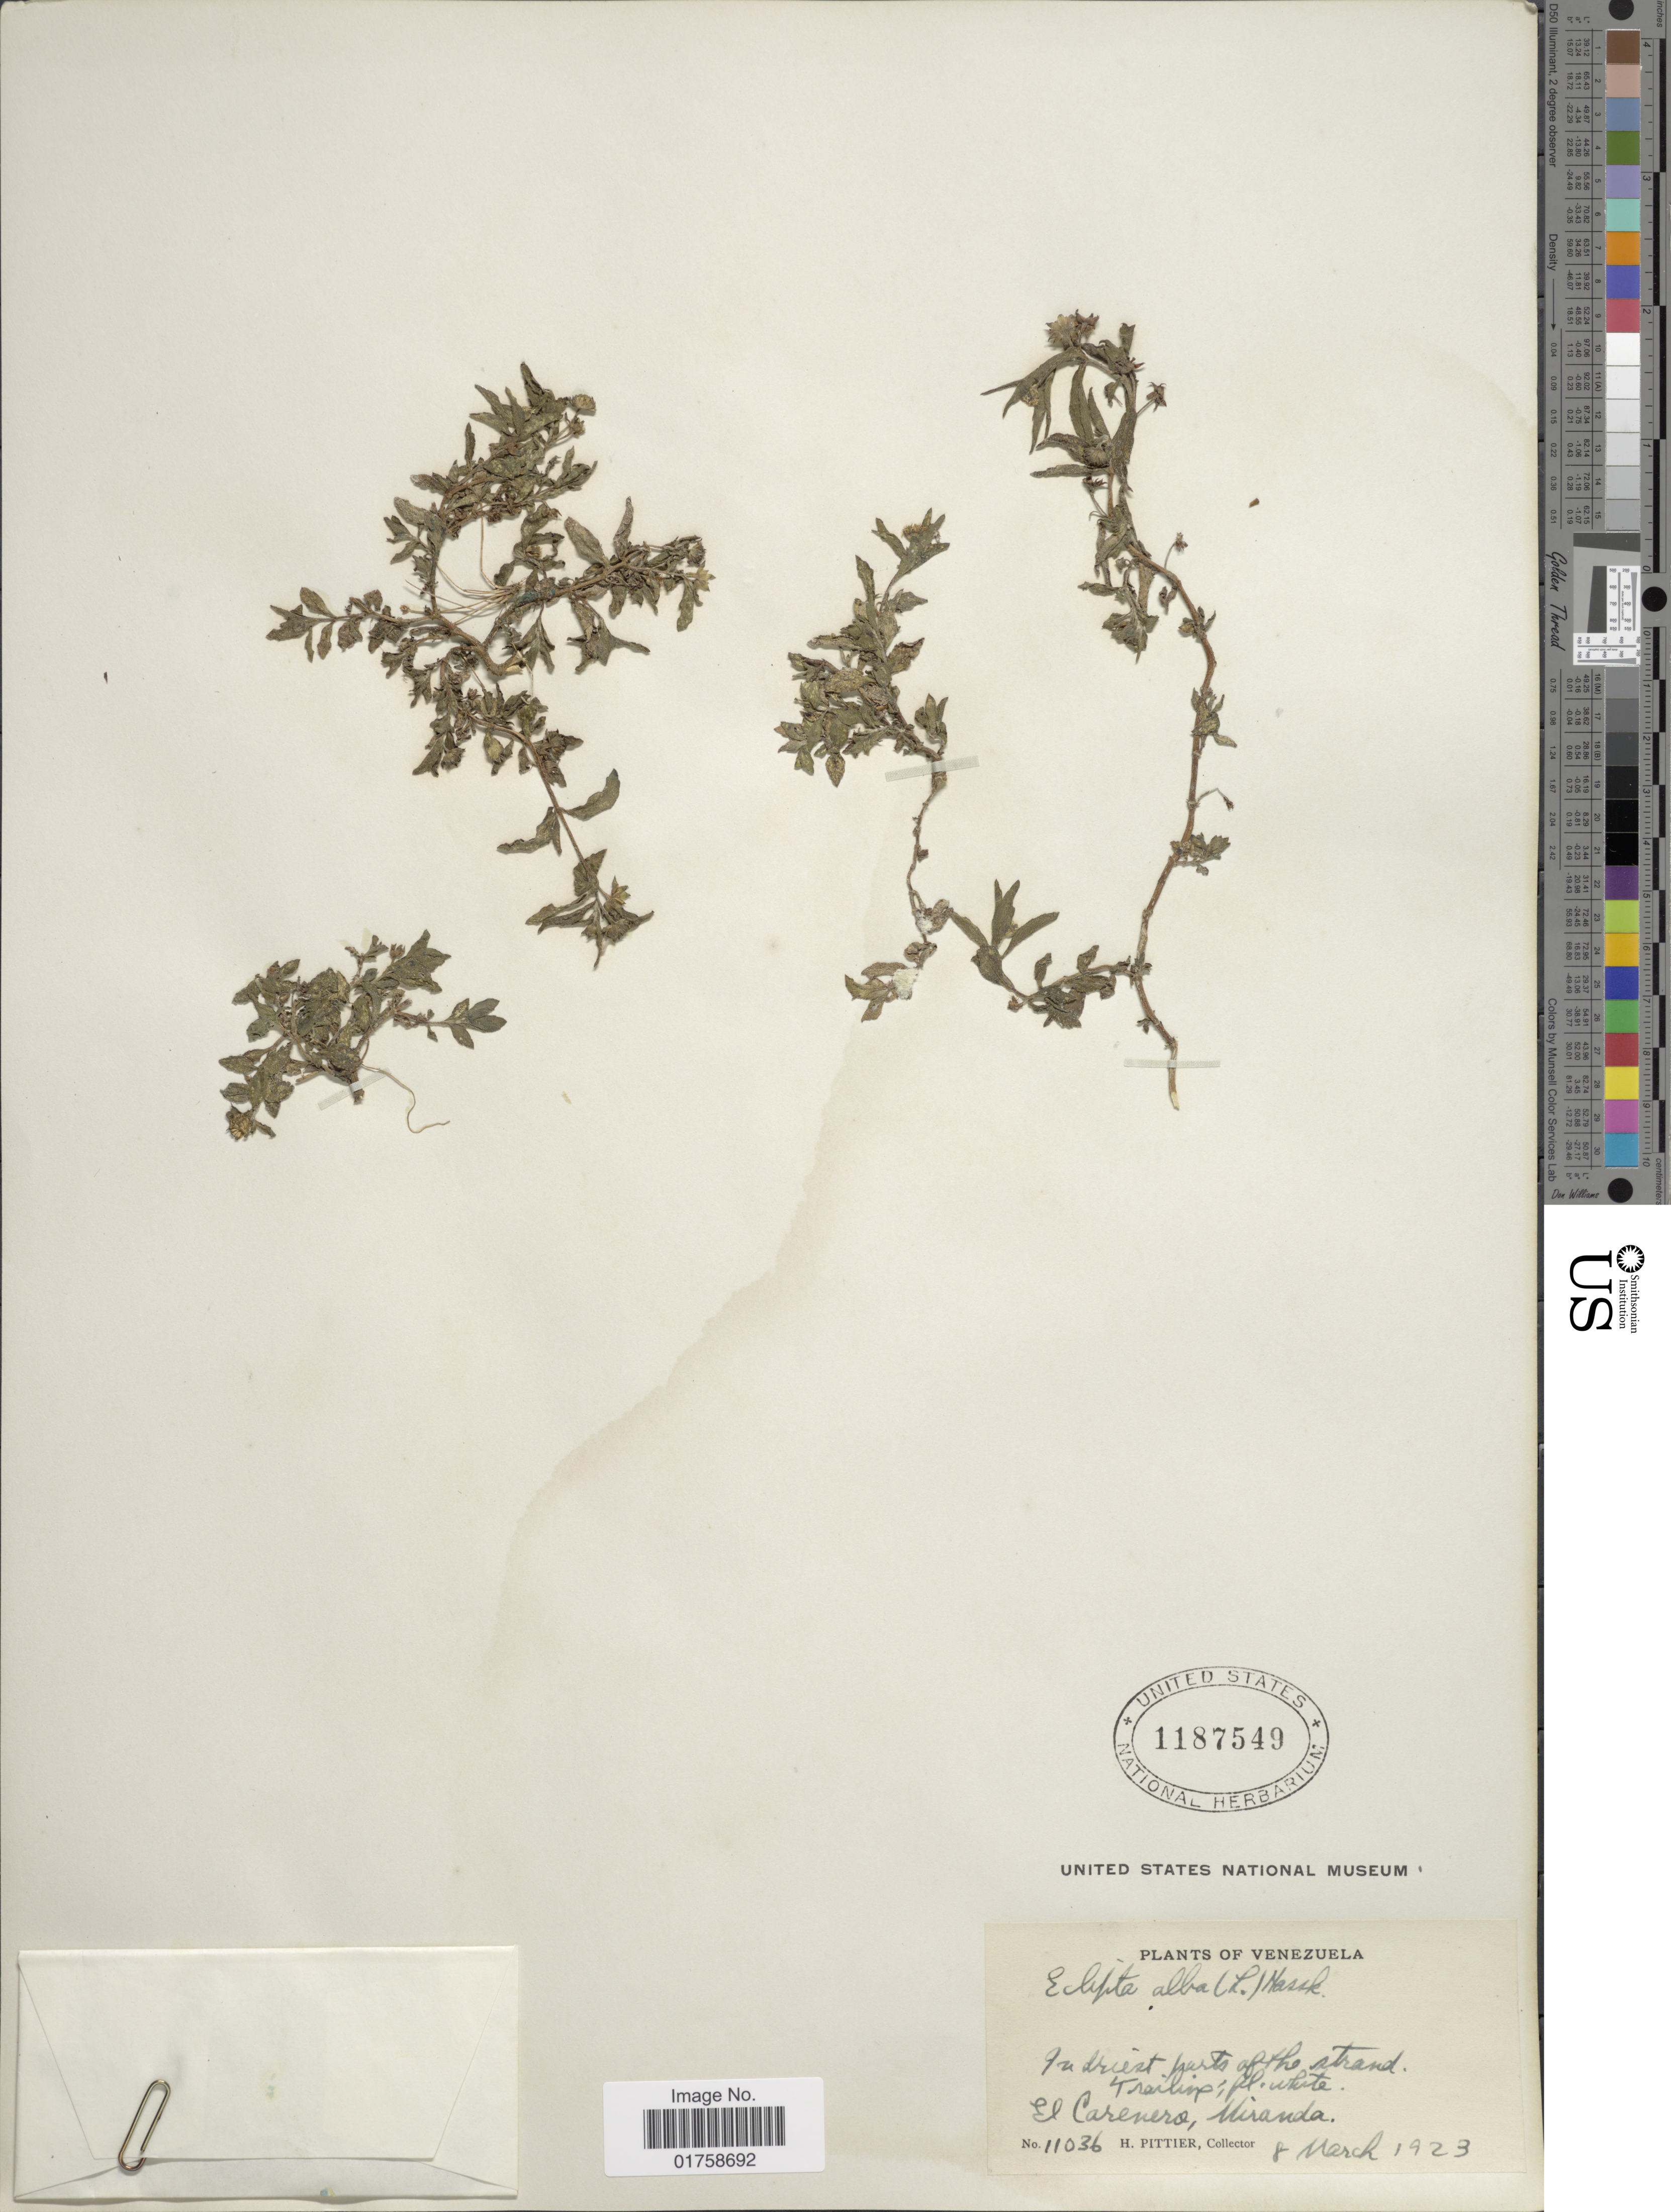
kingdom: Plantae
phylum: Tracheophyta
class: Magnoliopsida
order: Asterales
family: Asteraceae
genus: Eclipta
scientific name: Eclipta alba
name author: (L.) Hassk.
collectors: H. F. Pittier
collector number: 11036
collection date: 1923-03-08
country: Venezuela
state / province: Miranda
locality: El Carenero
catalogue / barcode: US 1187549